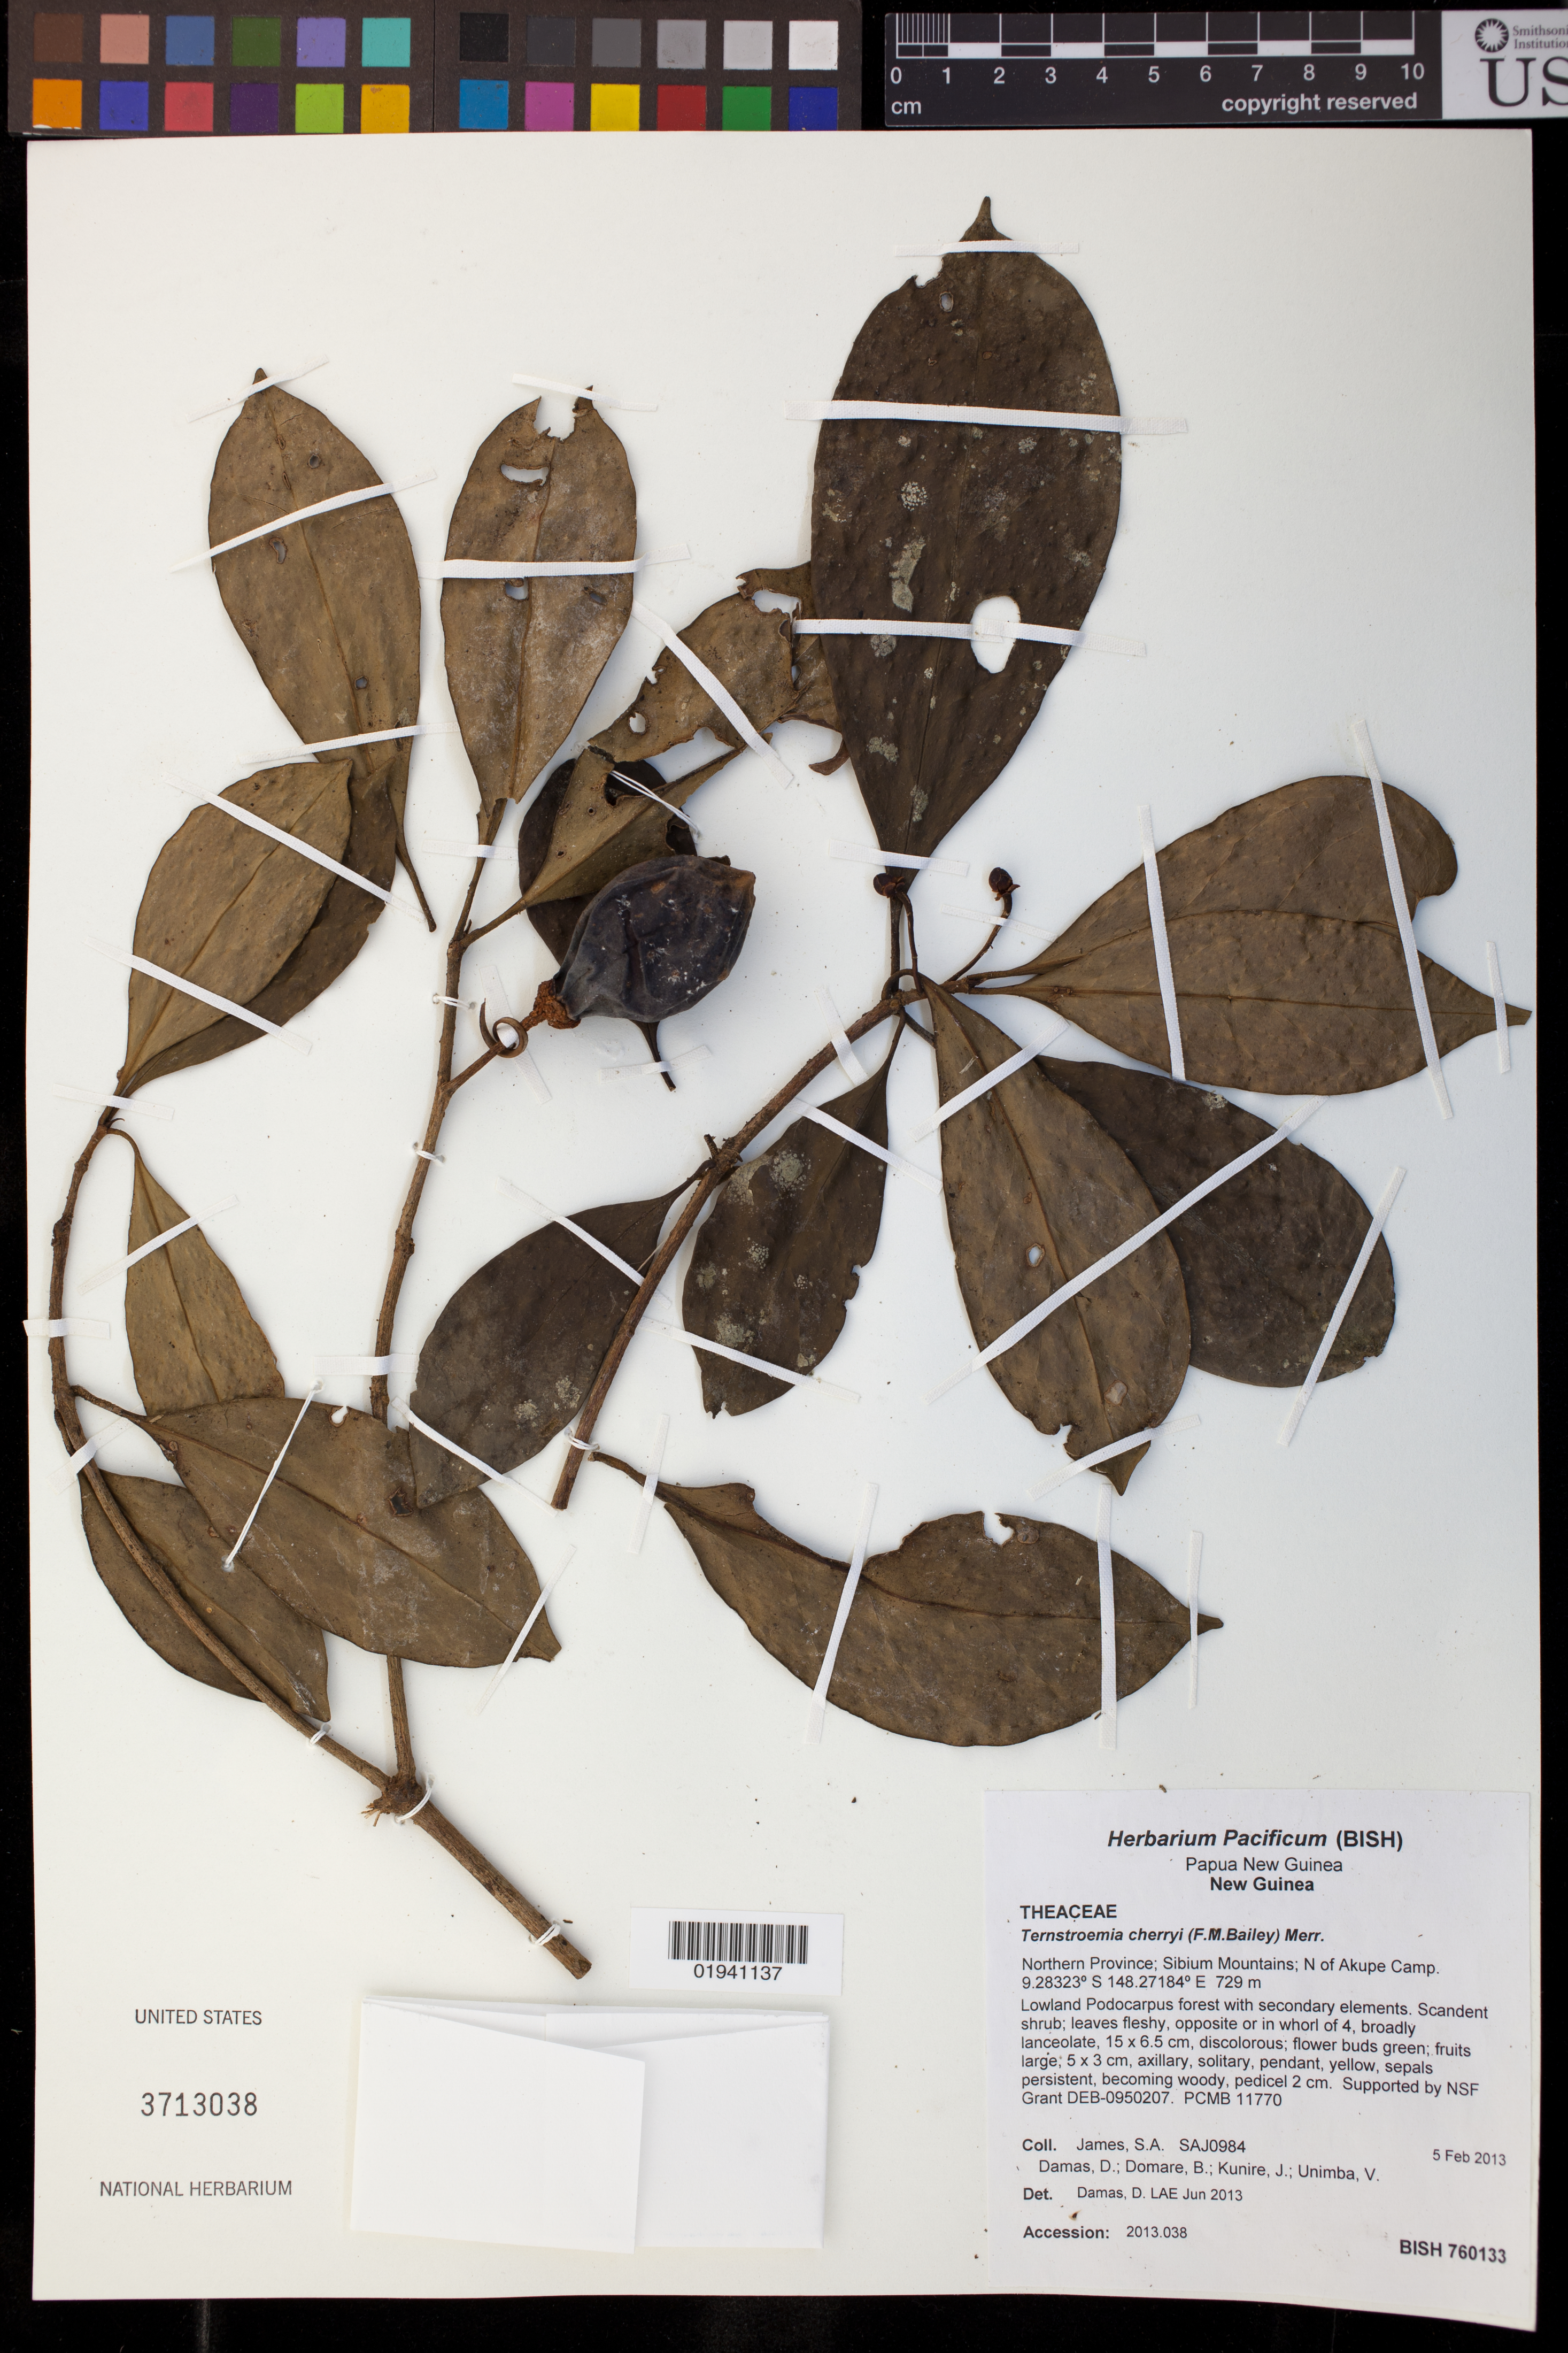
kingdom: Plantae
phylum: Tracheophyta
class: Magnoliopsida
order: Ericales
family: Pentaphylacaceae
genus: Ternstroemia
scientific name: Ternstroemia cherryi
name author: (F.M. Bailey) Merr.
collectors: S. James, D. Damas, B. Domare, J. Kunire & V. Unimba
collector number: SAJ0984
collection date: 2013-02-05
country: Papua New Guinea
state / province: Northern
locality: New Guinea, Sibium Mountains; N of Akupe Camp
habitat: Lowland Podocarpus forest with secondary elements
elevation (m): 729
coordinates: S, E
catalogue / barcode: US 3713038